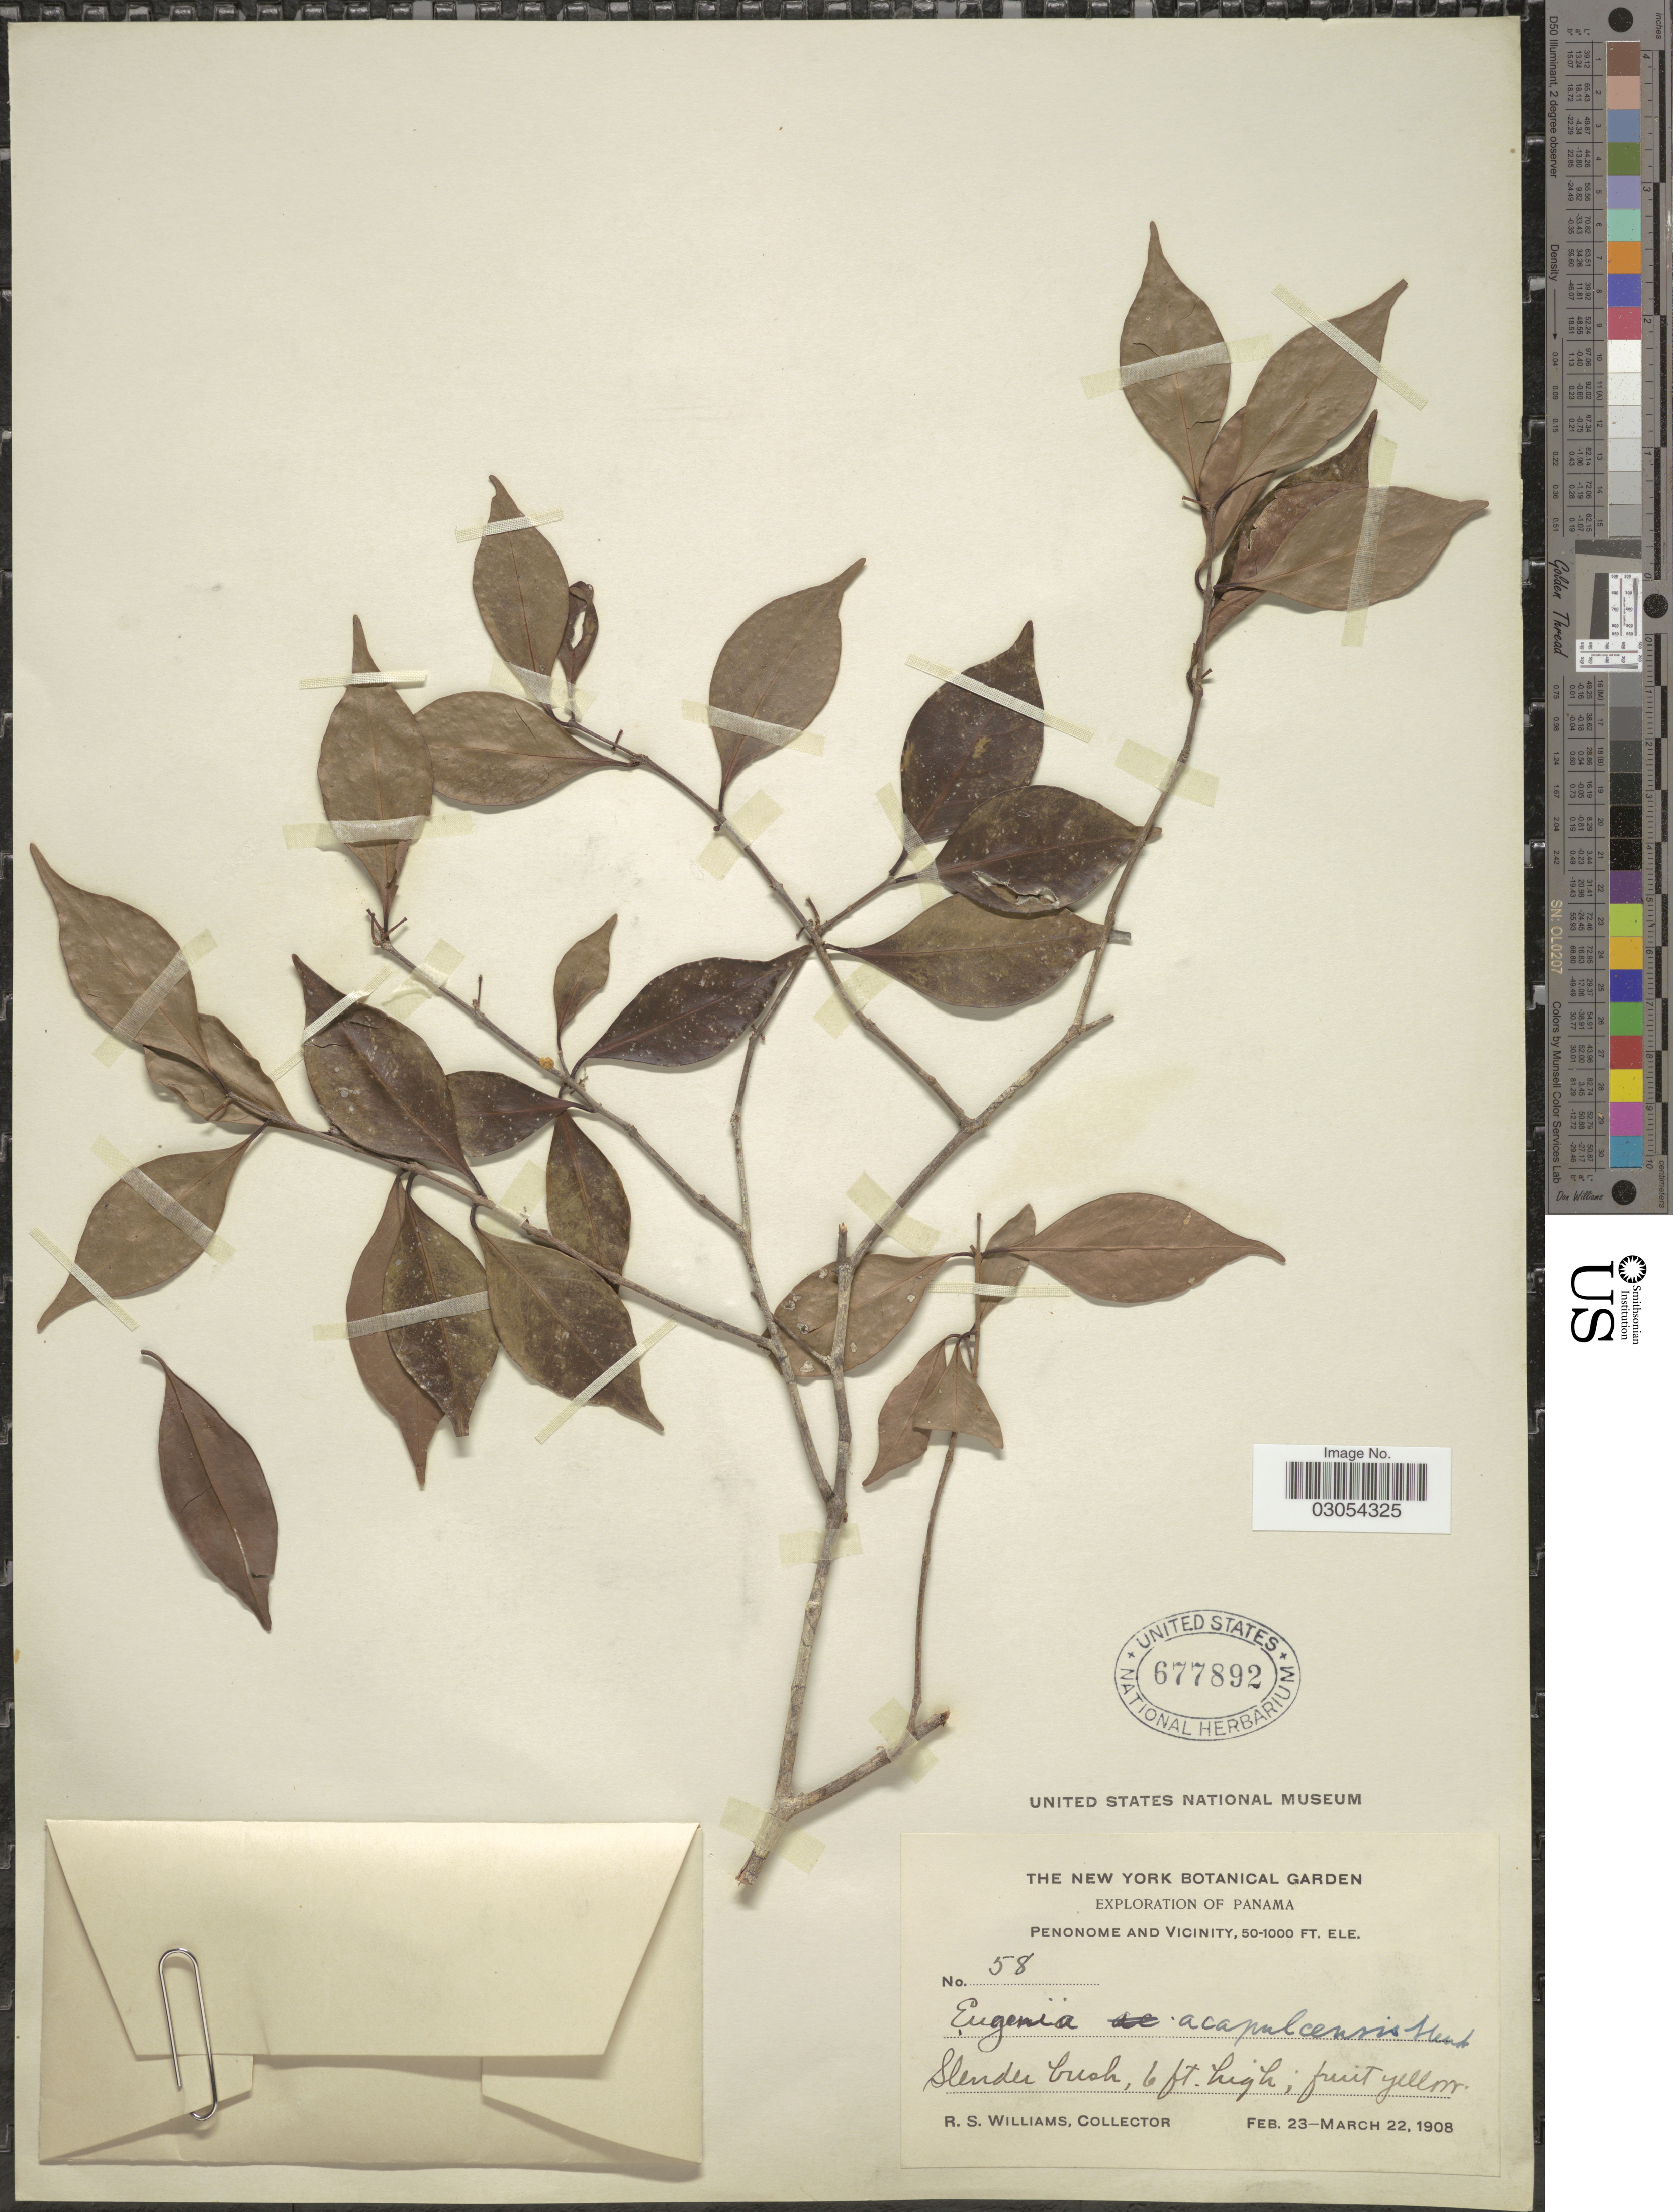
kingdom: Plantae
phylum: Tracheophyta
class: Magnoliopsida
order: Myrtales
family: Myrtaceae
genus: Eugenia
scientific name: Eugenia sp.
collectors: R. S. Williams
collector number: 58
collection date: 1908-02-23/1908-03-22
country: Panama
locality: Penonome and Vicinity.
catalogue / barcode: US 677892